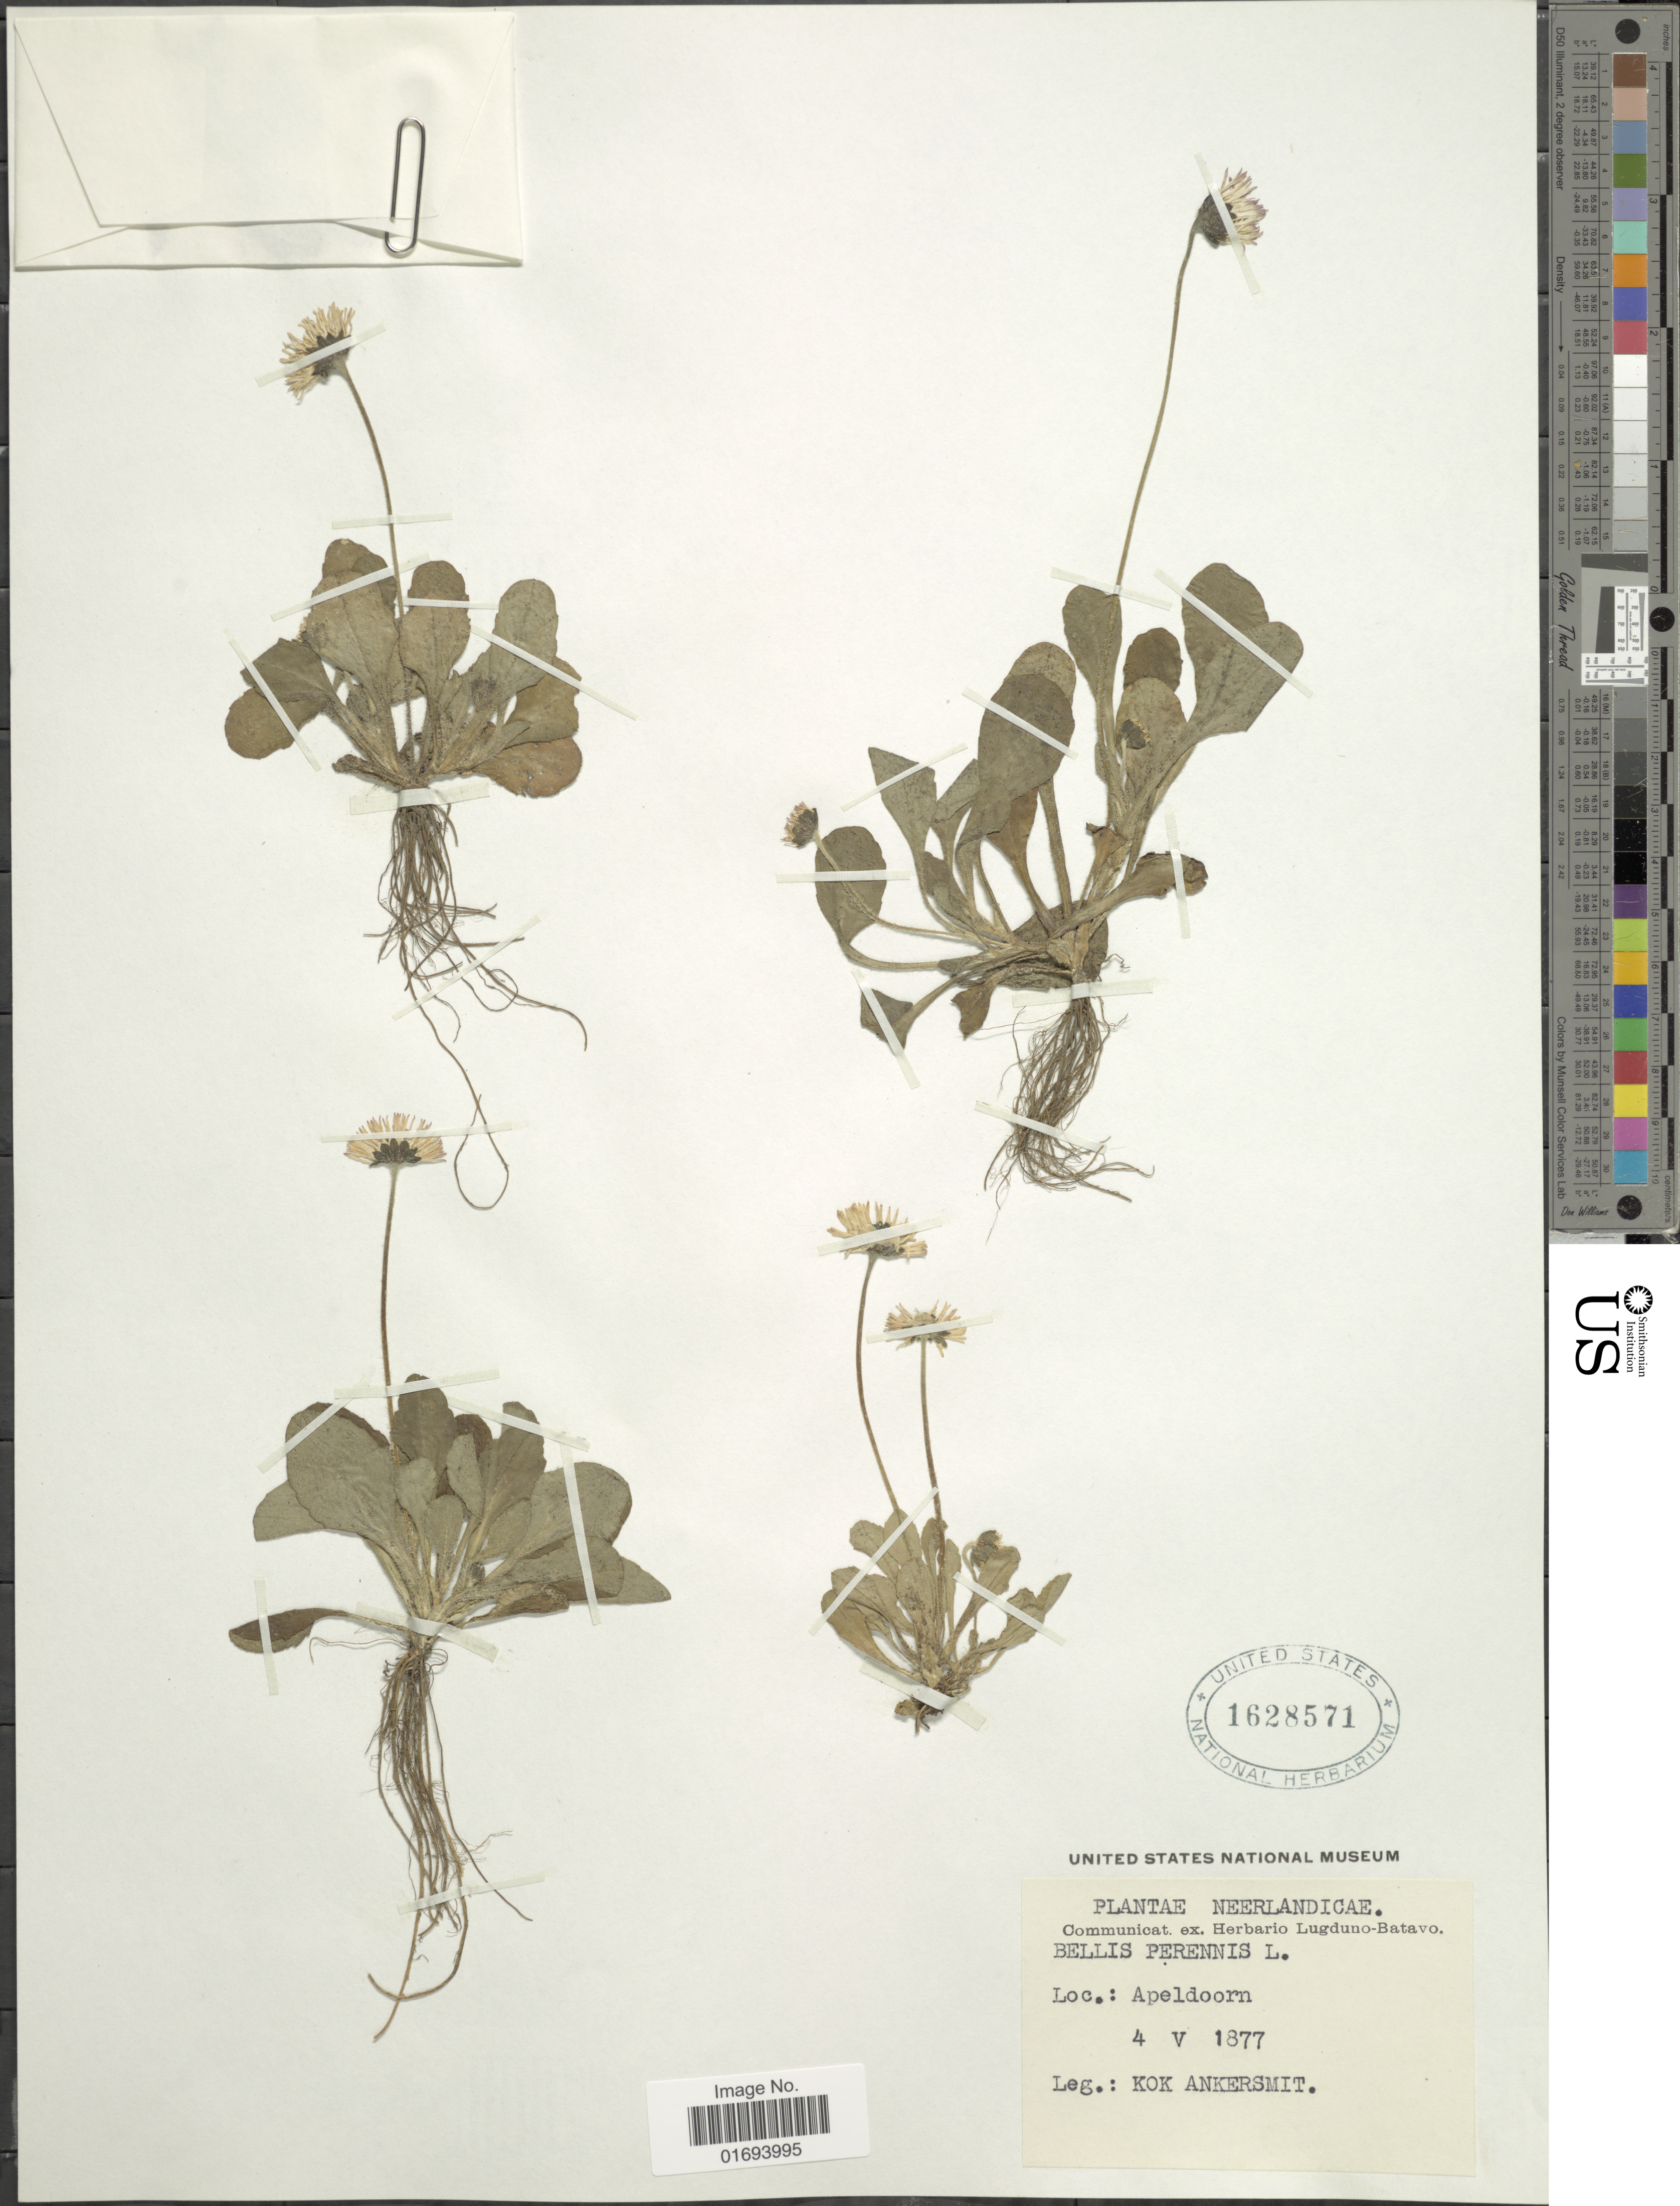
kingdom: Plantae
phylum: Tracheophyta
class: Magnoliopsida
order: Asterales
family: Asteraceae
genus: Bellis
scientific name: Bellis perennis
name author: L.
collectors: K. Ankersmit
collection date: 1877-05-04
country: Netherlands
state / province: Gelderland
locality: Apeldoorn, Neerlandicae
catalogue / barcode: US 1628571